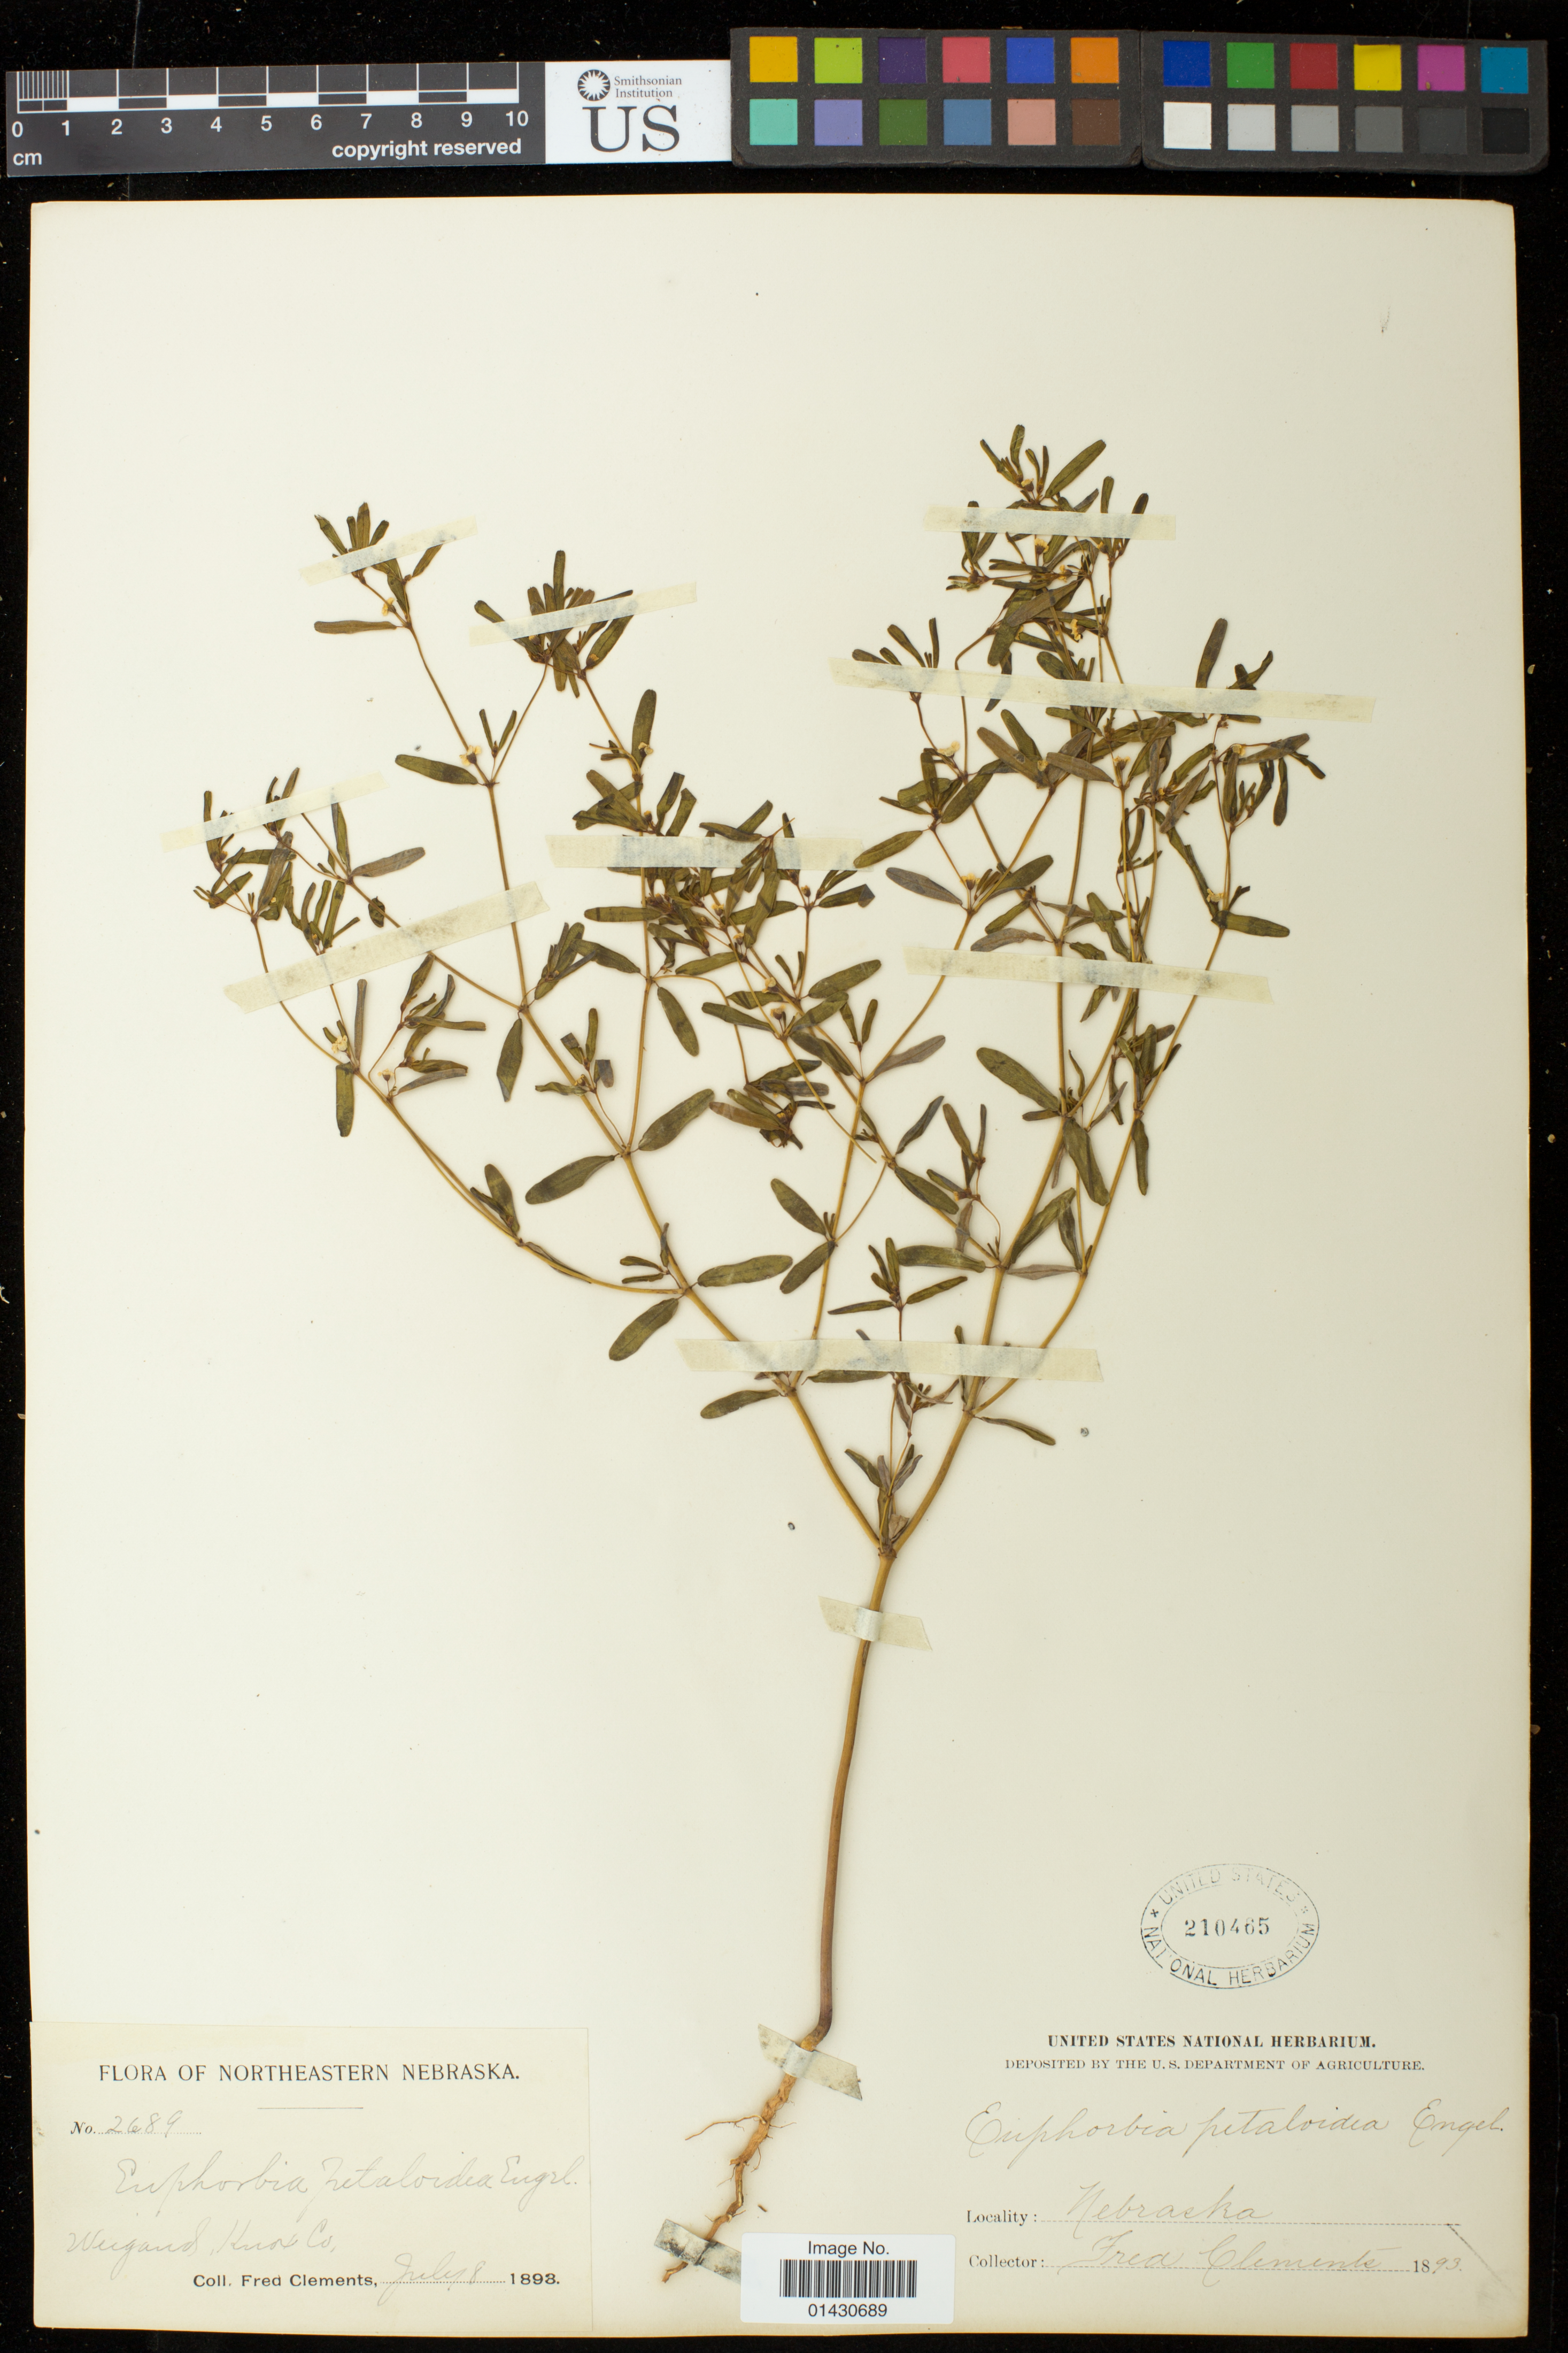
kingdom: Plantae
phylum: Tracheophyta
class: Magnoliopsida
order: Malpighiales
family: Euphorbiaceae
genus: Euphorbia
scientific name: Euphorbia missurica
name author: Raf.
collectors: F. E. Clements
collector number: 2689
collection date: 1893-07-08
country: United States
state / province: Nebraska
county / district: Knox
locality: Weigand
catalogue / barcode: US 210465